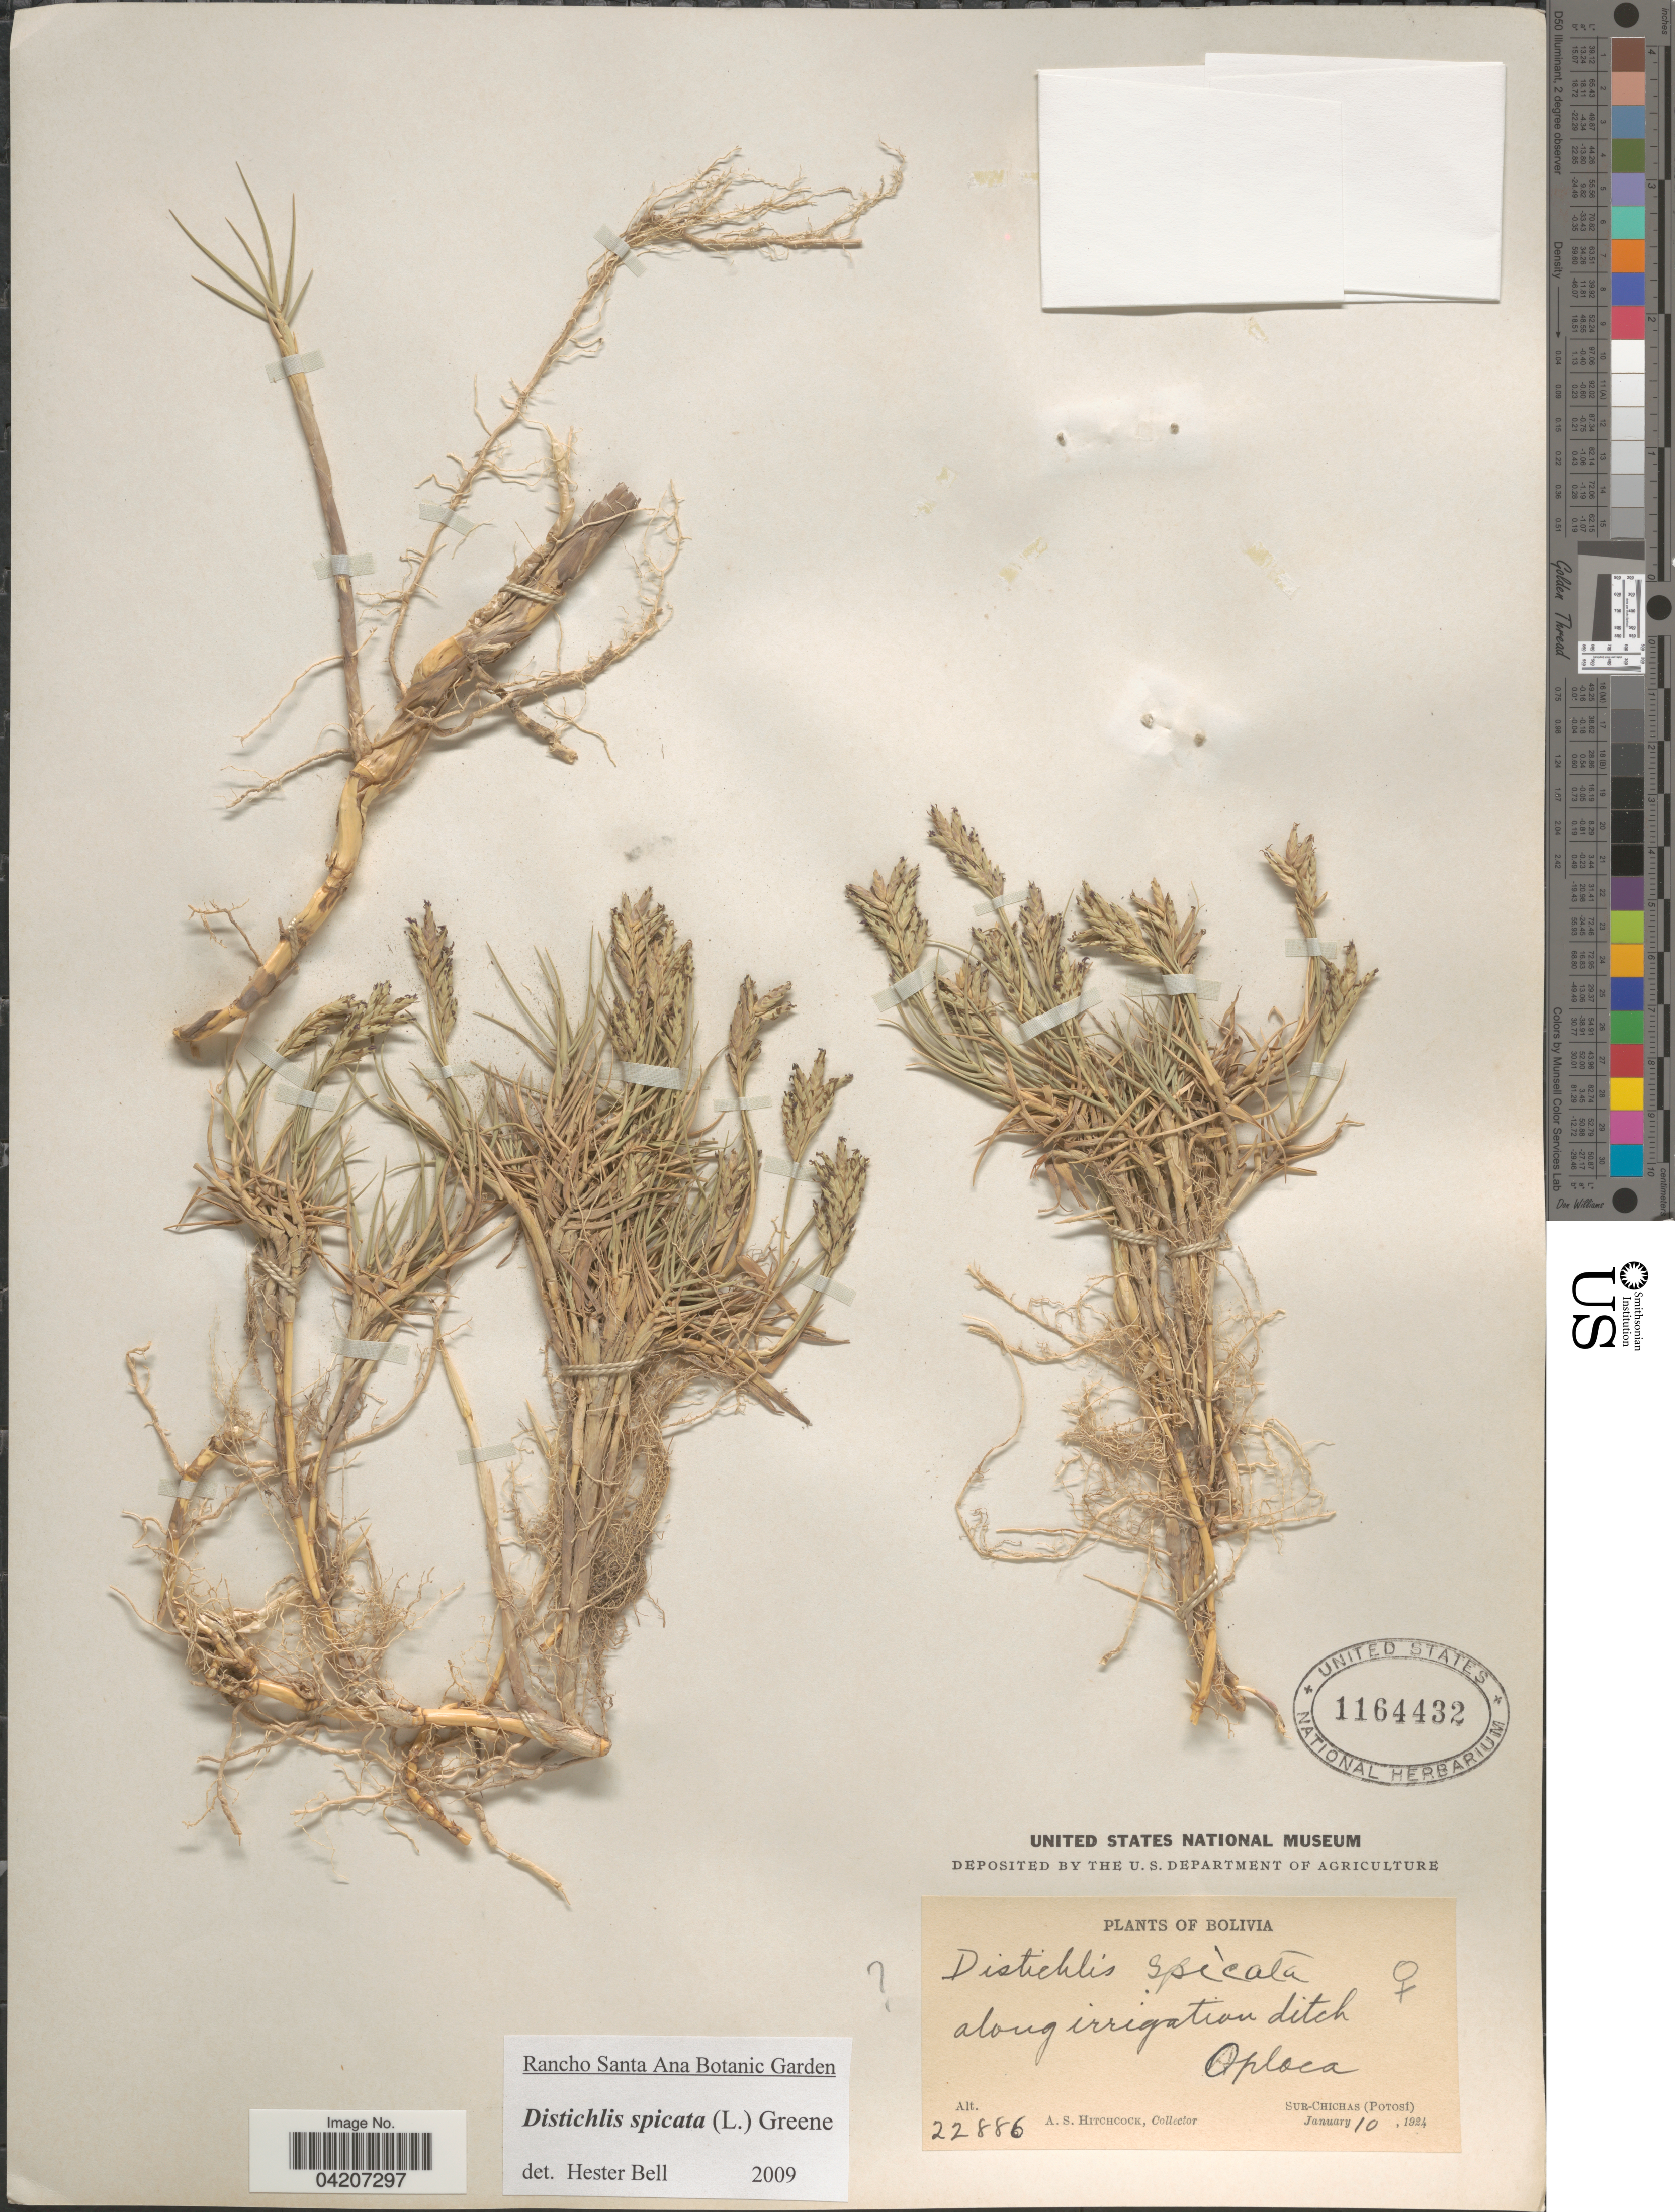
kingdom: Plantae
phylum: Tracheophyta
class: Liliopsida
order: Poales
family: Poaceae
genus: Distichlis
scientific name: Distichlis spicata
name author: (L.) Greene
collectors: A. S. Hitchcock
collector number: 22886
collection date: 1924-01-10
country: Bolivia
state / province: Potosi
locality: Oploca. Sur-Chichas.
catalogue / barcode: US 1164432